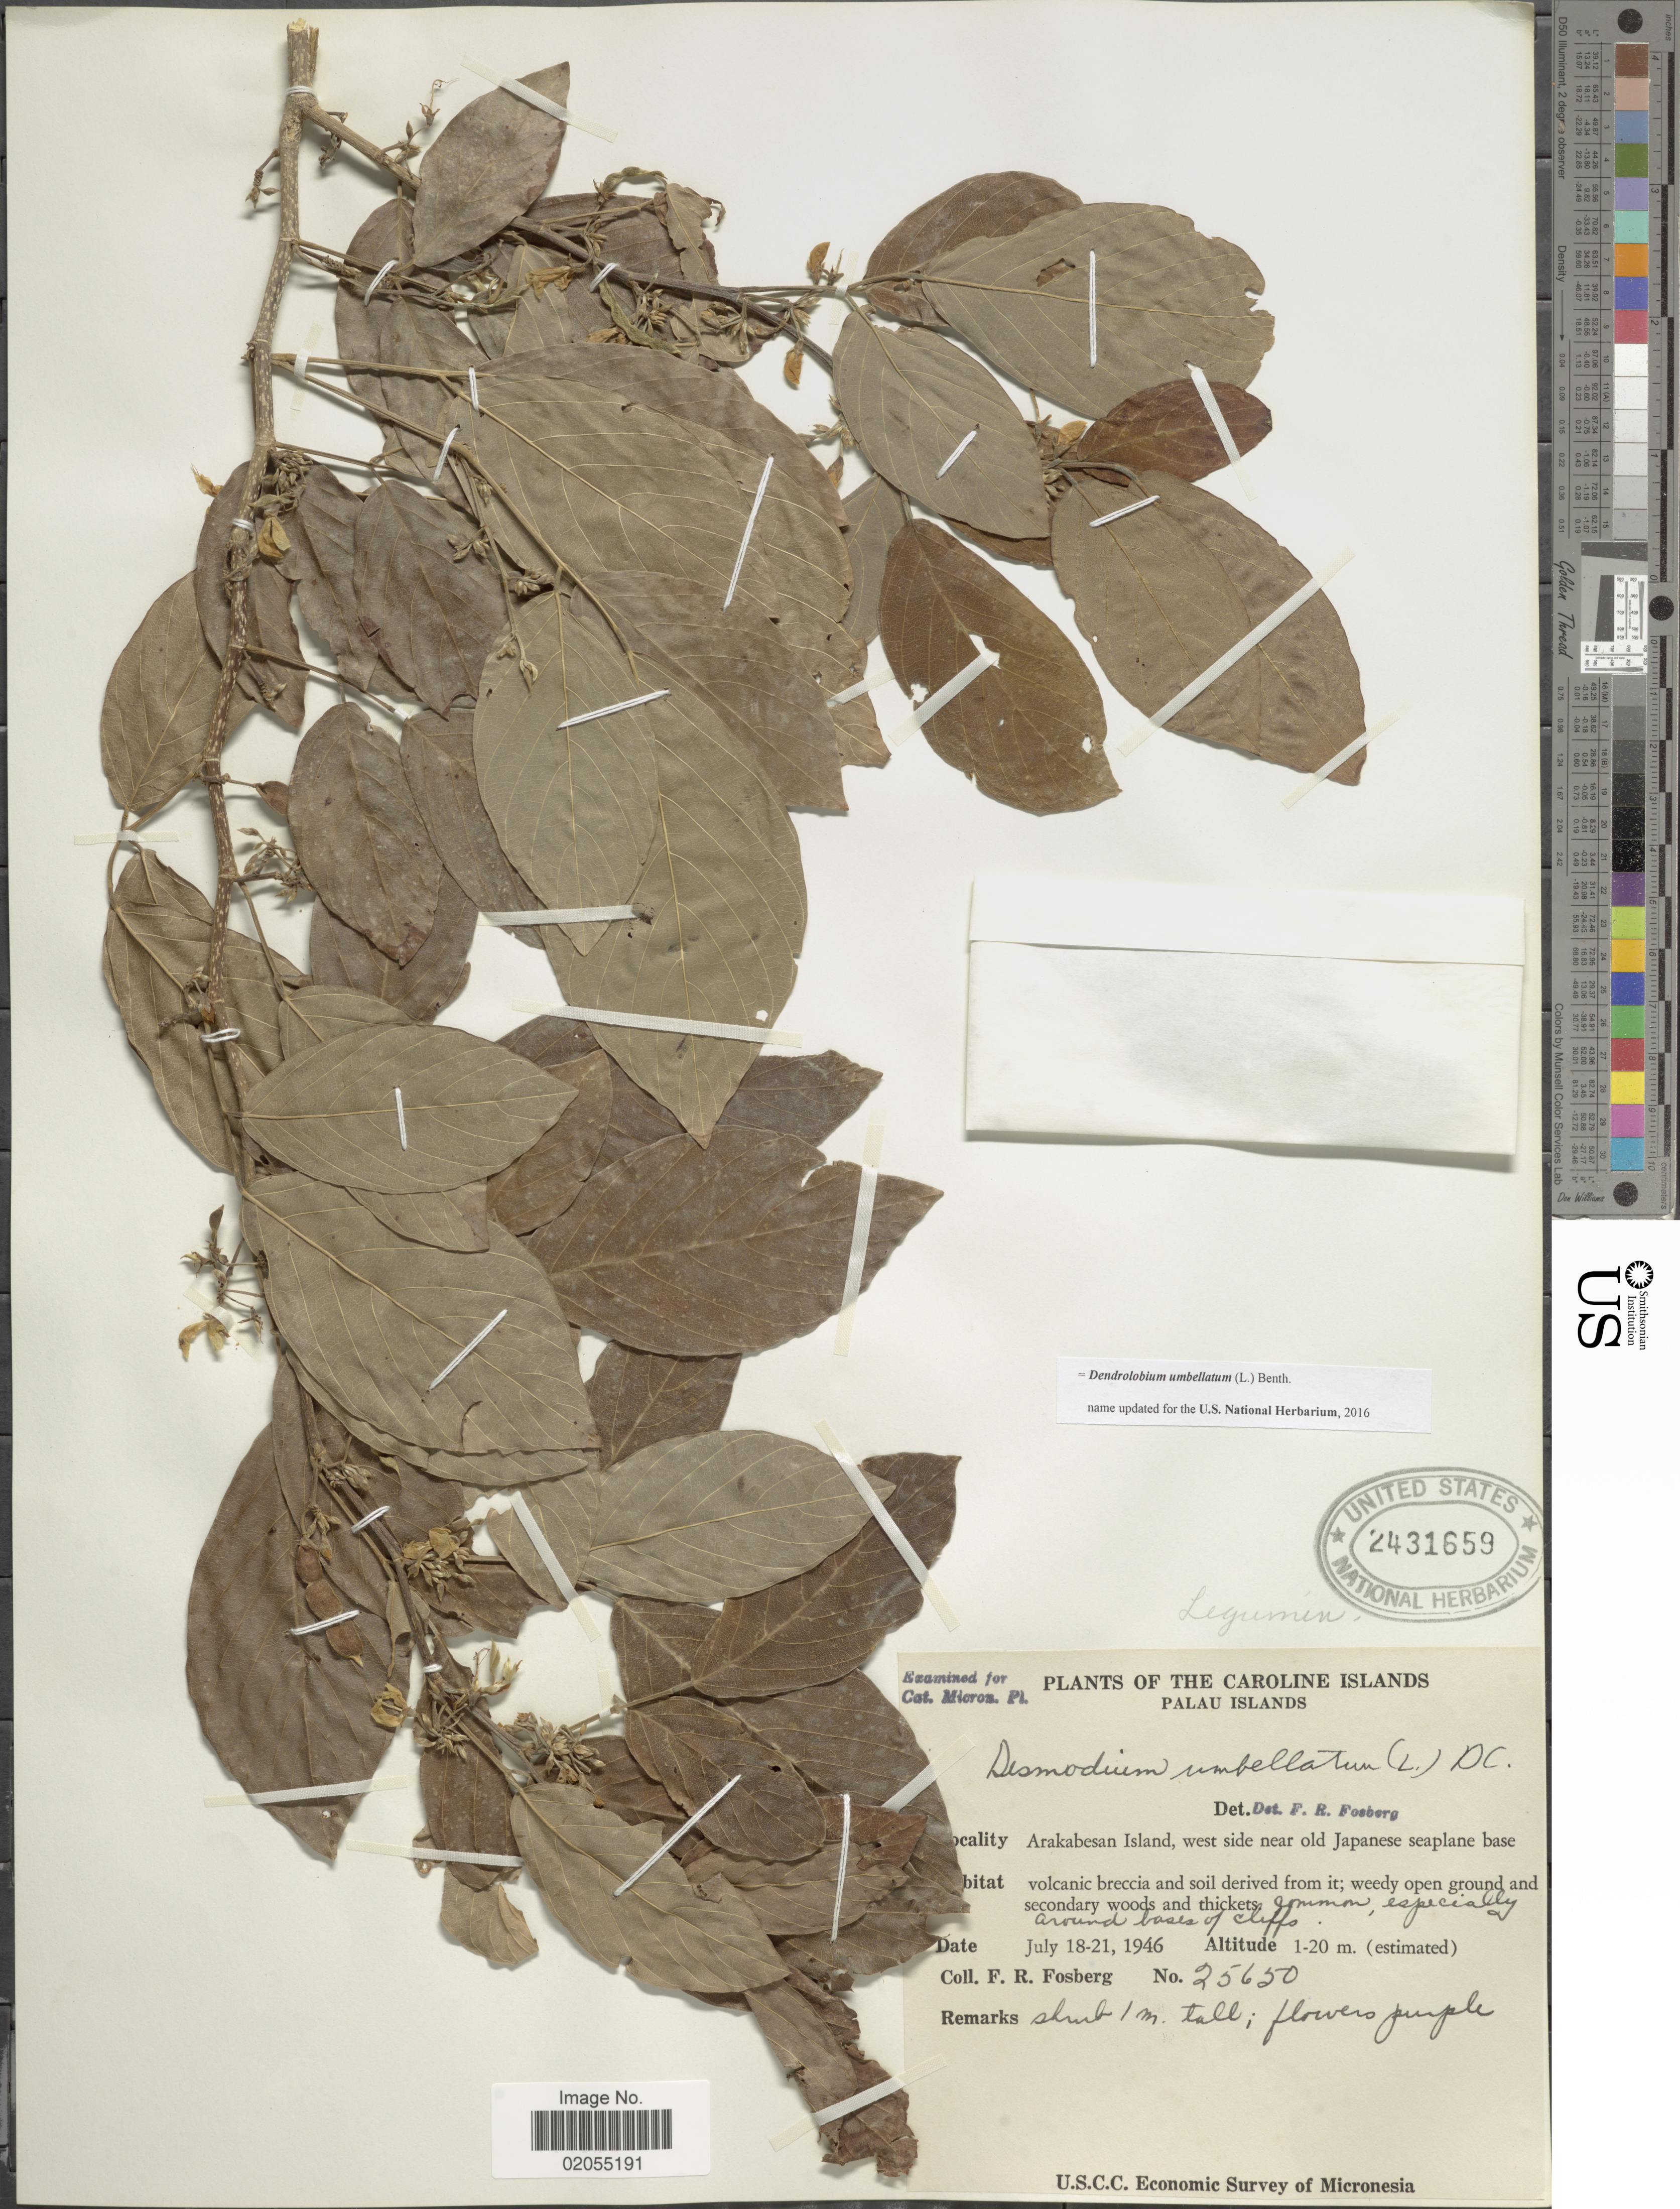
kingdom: Plantae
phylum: Tracheophyta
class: Magnoliopsida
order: Fabales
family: Fabaceae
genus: Dendrolobium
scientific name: Dendrolobium umbellatum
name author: (L.) Benth.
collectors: F. R. Fosberg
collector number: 25650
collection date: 1946-07-18/1946-07-21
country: Palau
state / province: Koror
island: Ngerekebesang [Arakabesan]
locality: Caroline Islands, Palau Islands, Arakabesan Island, west side near old Japanese seaplane base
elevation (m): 1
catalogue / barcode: US 2431659